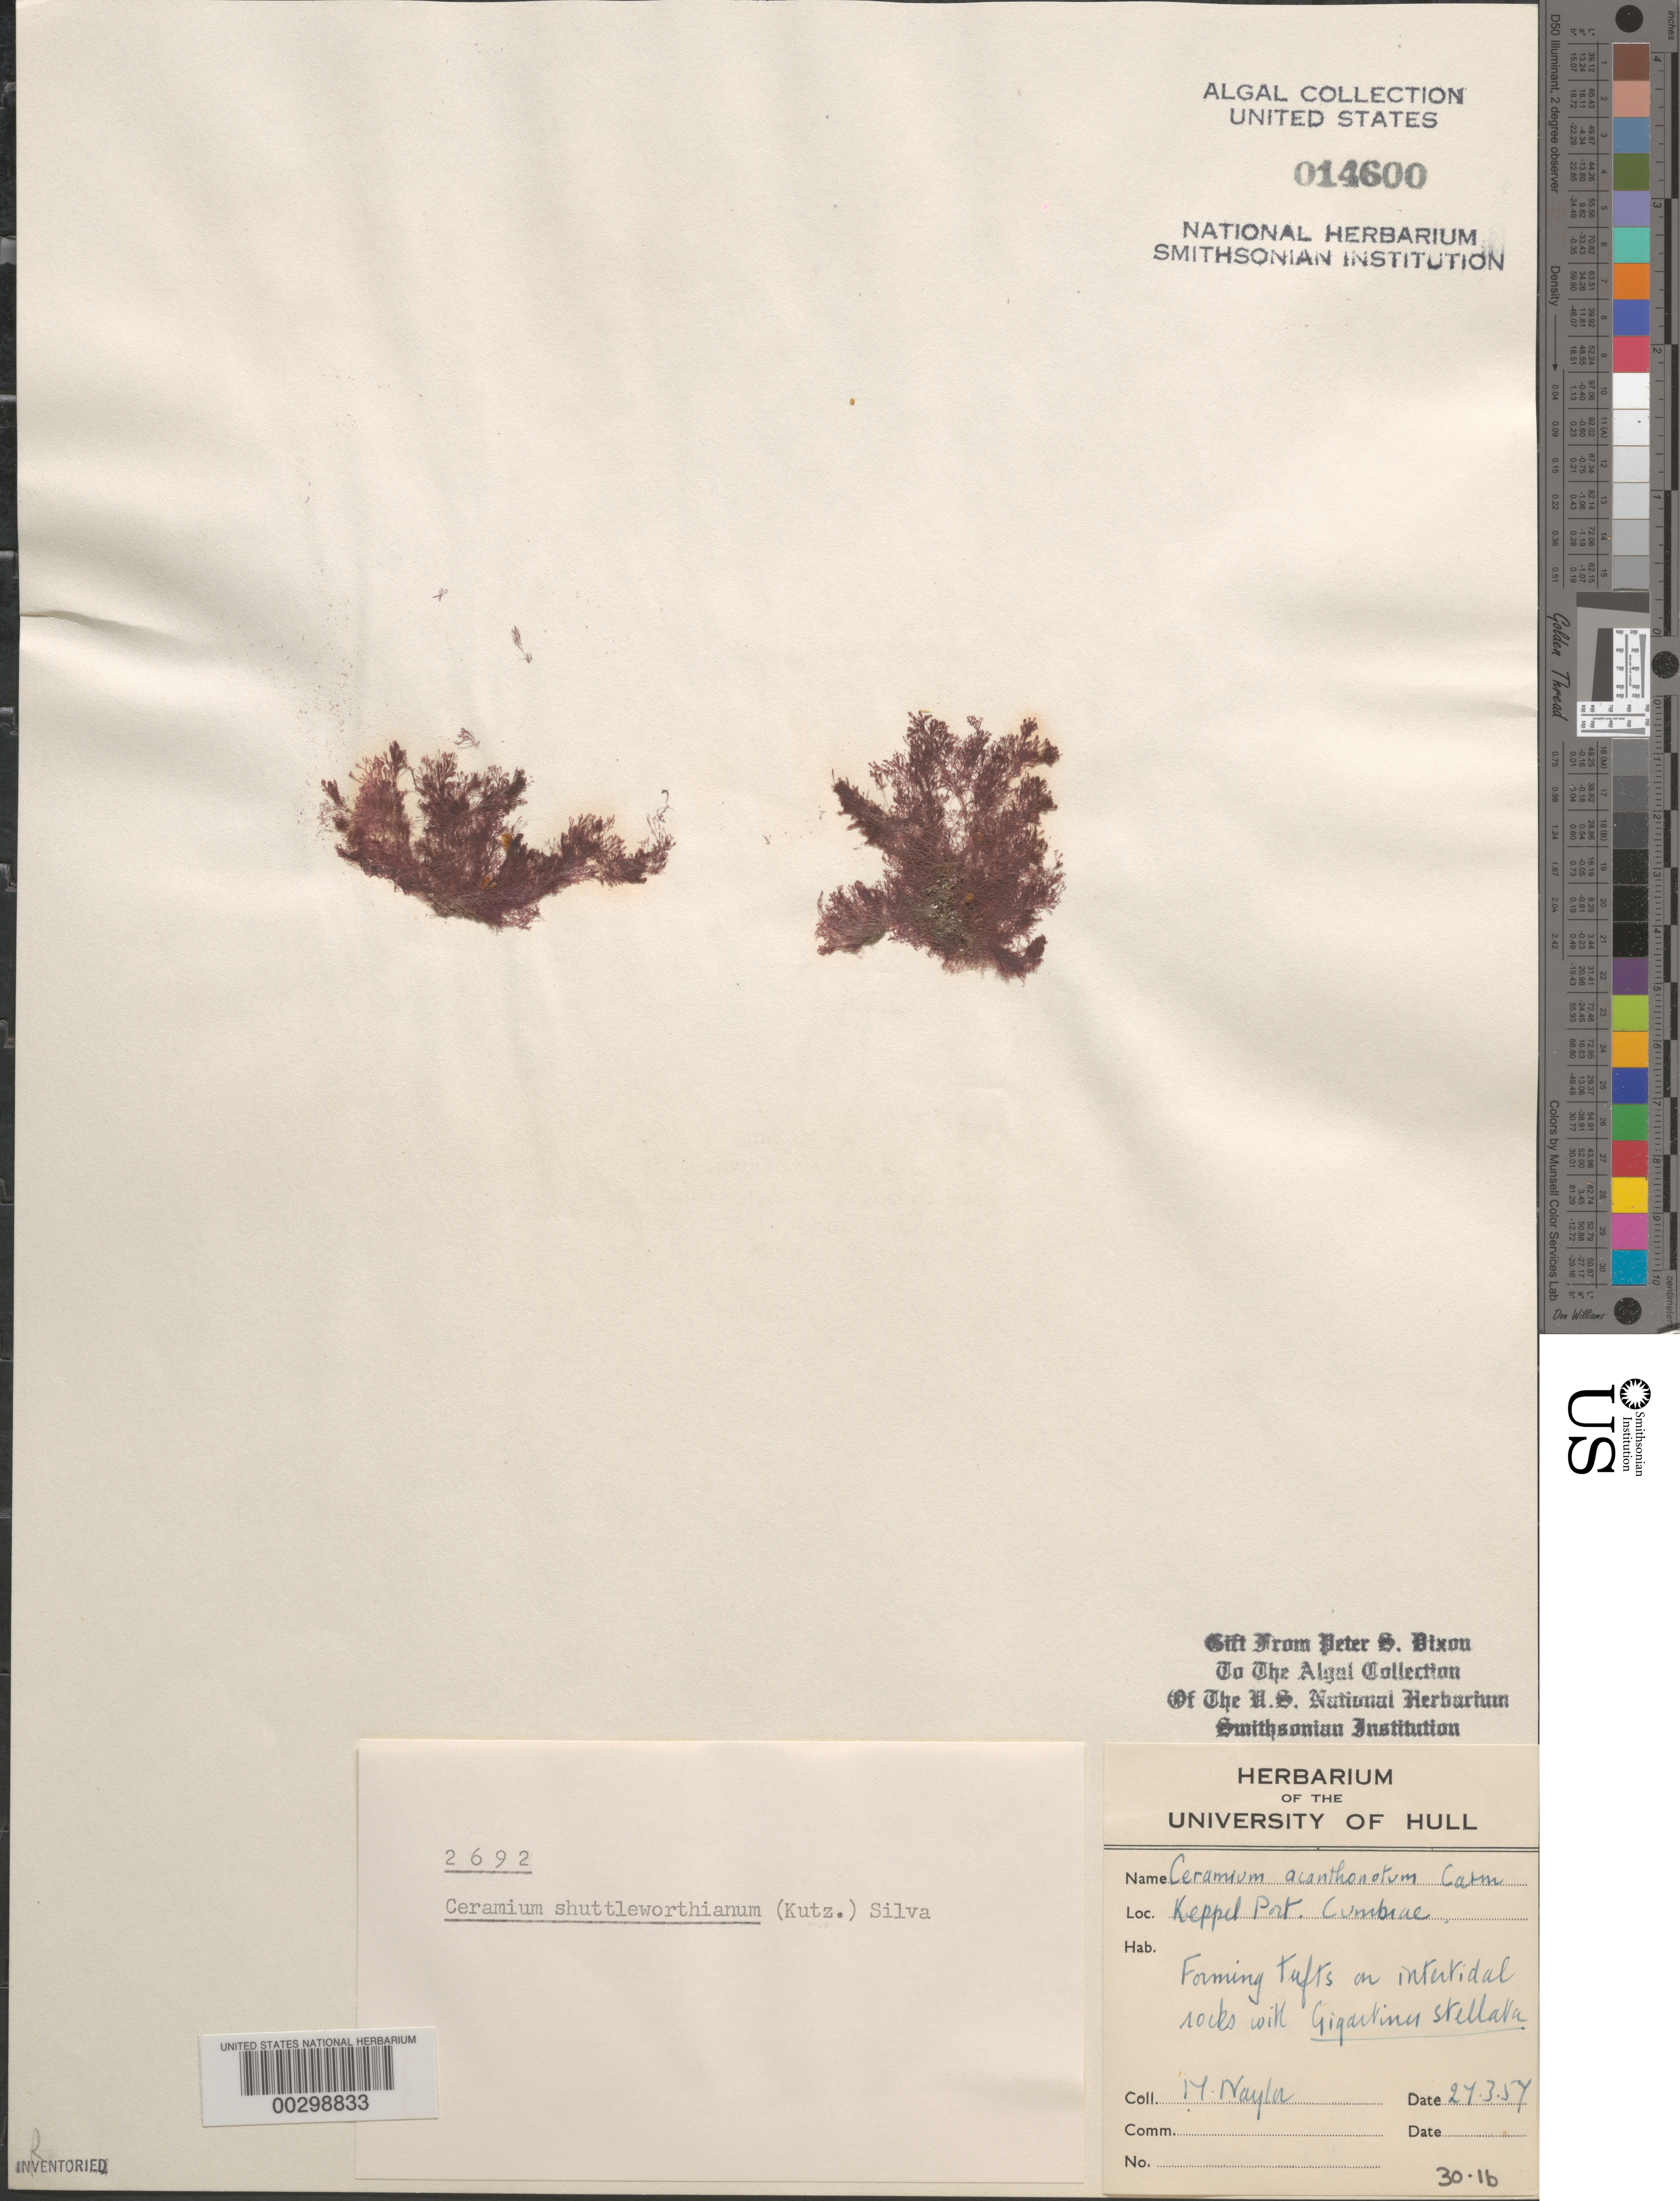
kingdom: Plantae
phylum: Rhodophyta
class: Florideophyceae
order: Ceramiales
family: Ceramiaceae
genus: Ceramium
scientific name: Ceramium shuttleworthianum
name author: (Kütz.) Rabenh.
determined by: Dixon, P. S.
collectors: M. Roberts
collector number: PSD 2692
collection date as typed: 27 Mar 1957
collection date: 1957-03-27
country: United Kingdom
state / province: Scotland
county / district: North Ayrshire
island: Great Cumbrae Island (Isle of Cumbrae)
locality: Keppel Point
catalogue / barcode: US 14600